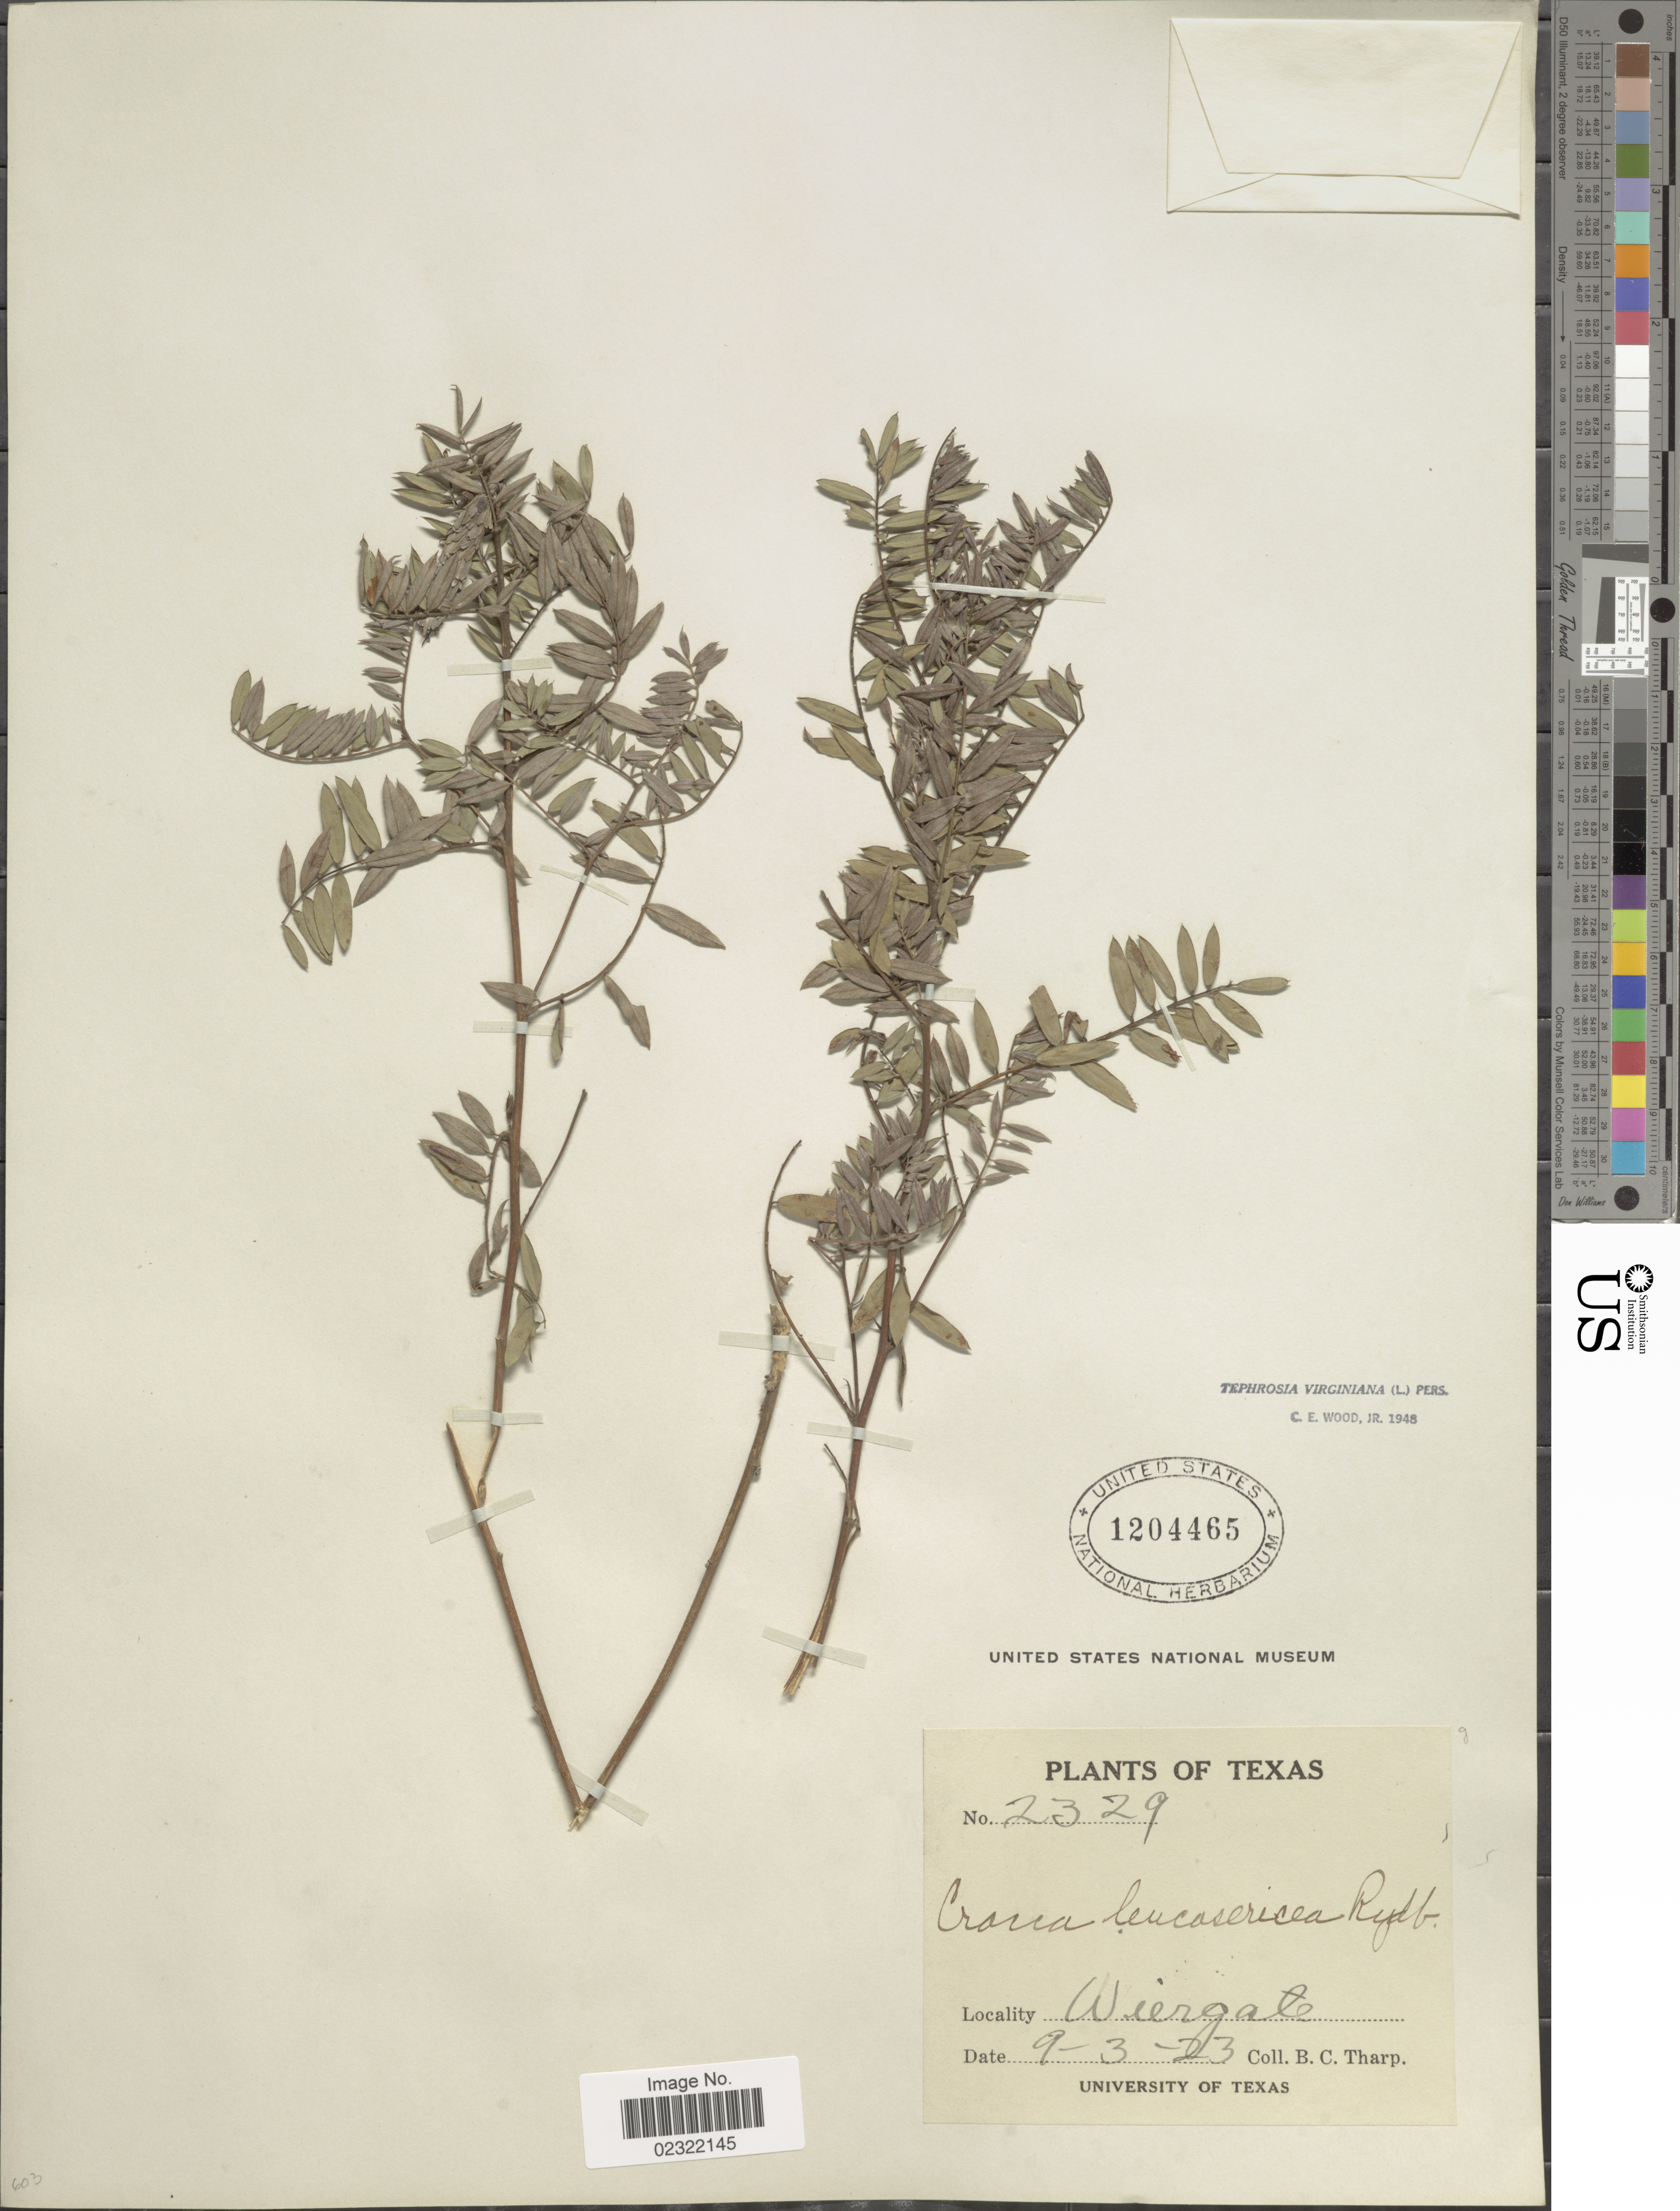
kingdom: Plantae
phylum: Tracheophyta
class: Magnoliopsida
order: Fabales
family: Fabaceae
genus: Tephrosia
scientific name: Tephrosia virginiana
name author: (L.) Pers.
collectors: B. C. Tharp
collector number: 2329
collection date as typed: Transcribed d/m/y: 3/9/23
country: United States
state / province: Texas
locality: Wiergate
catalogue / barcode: US 1204465